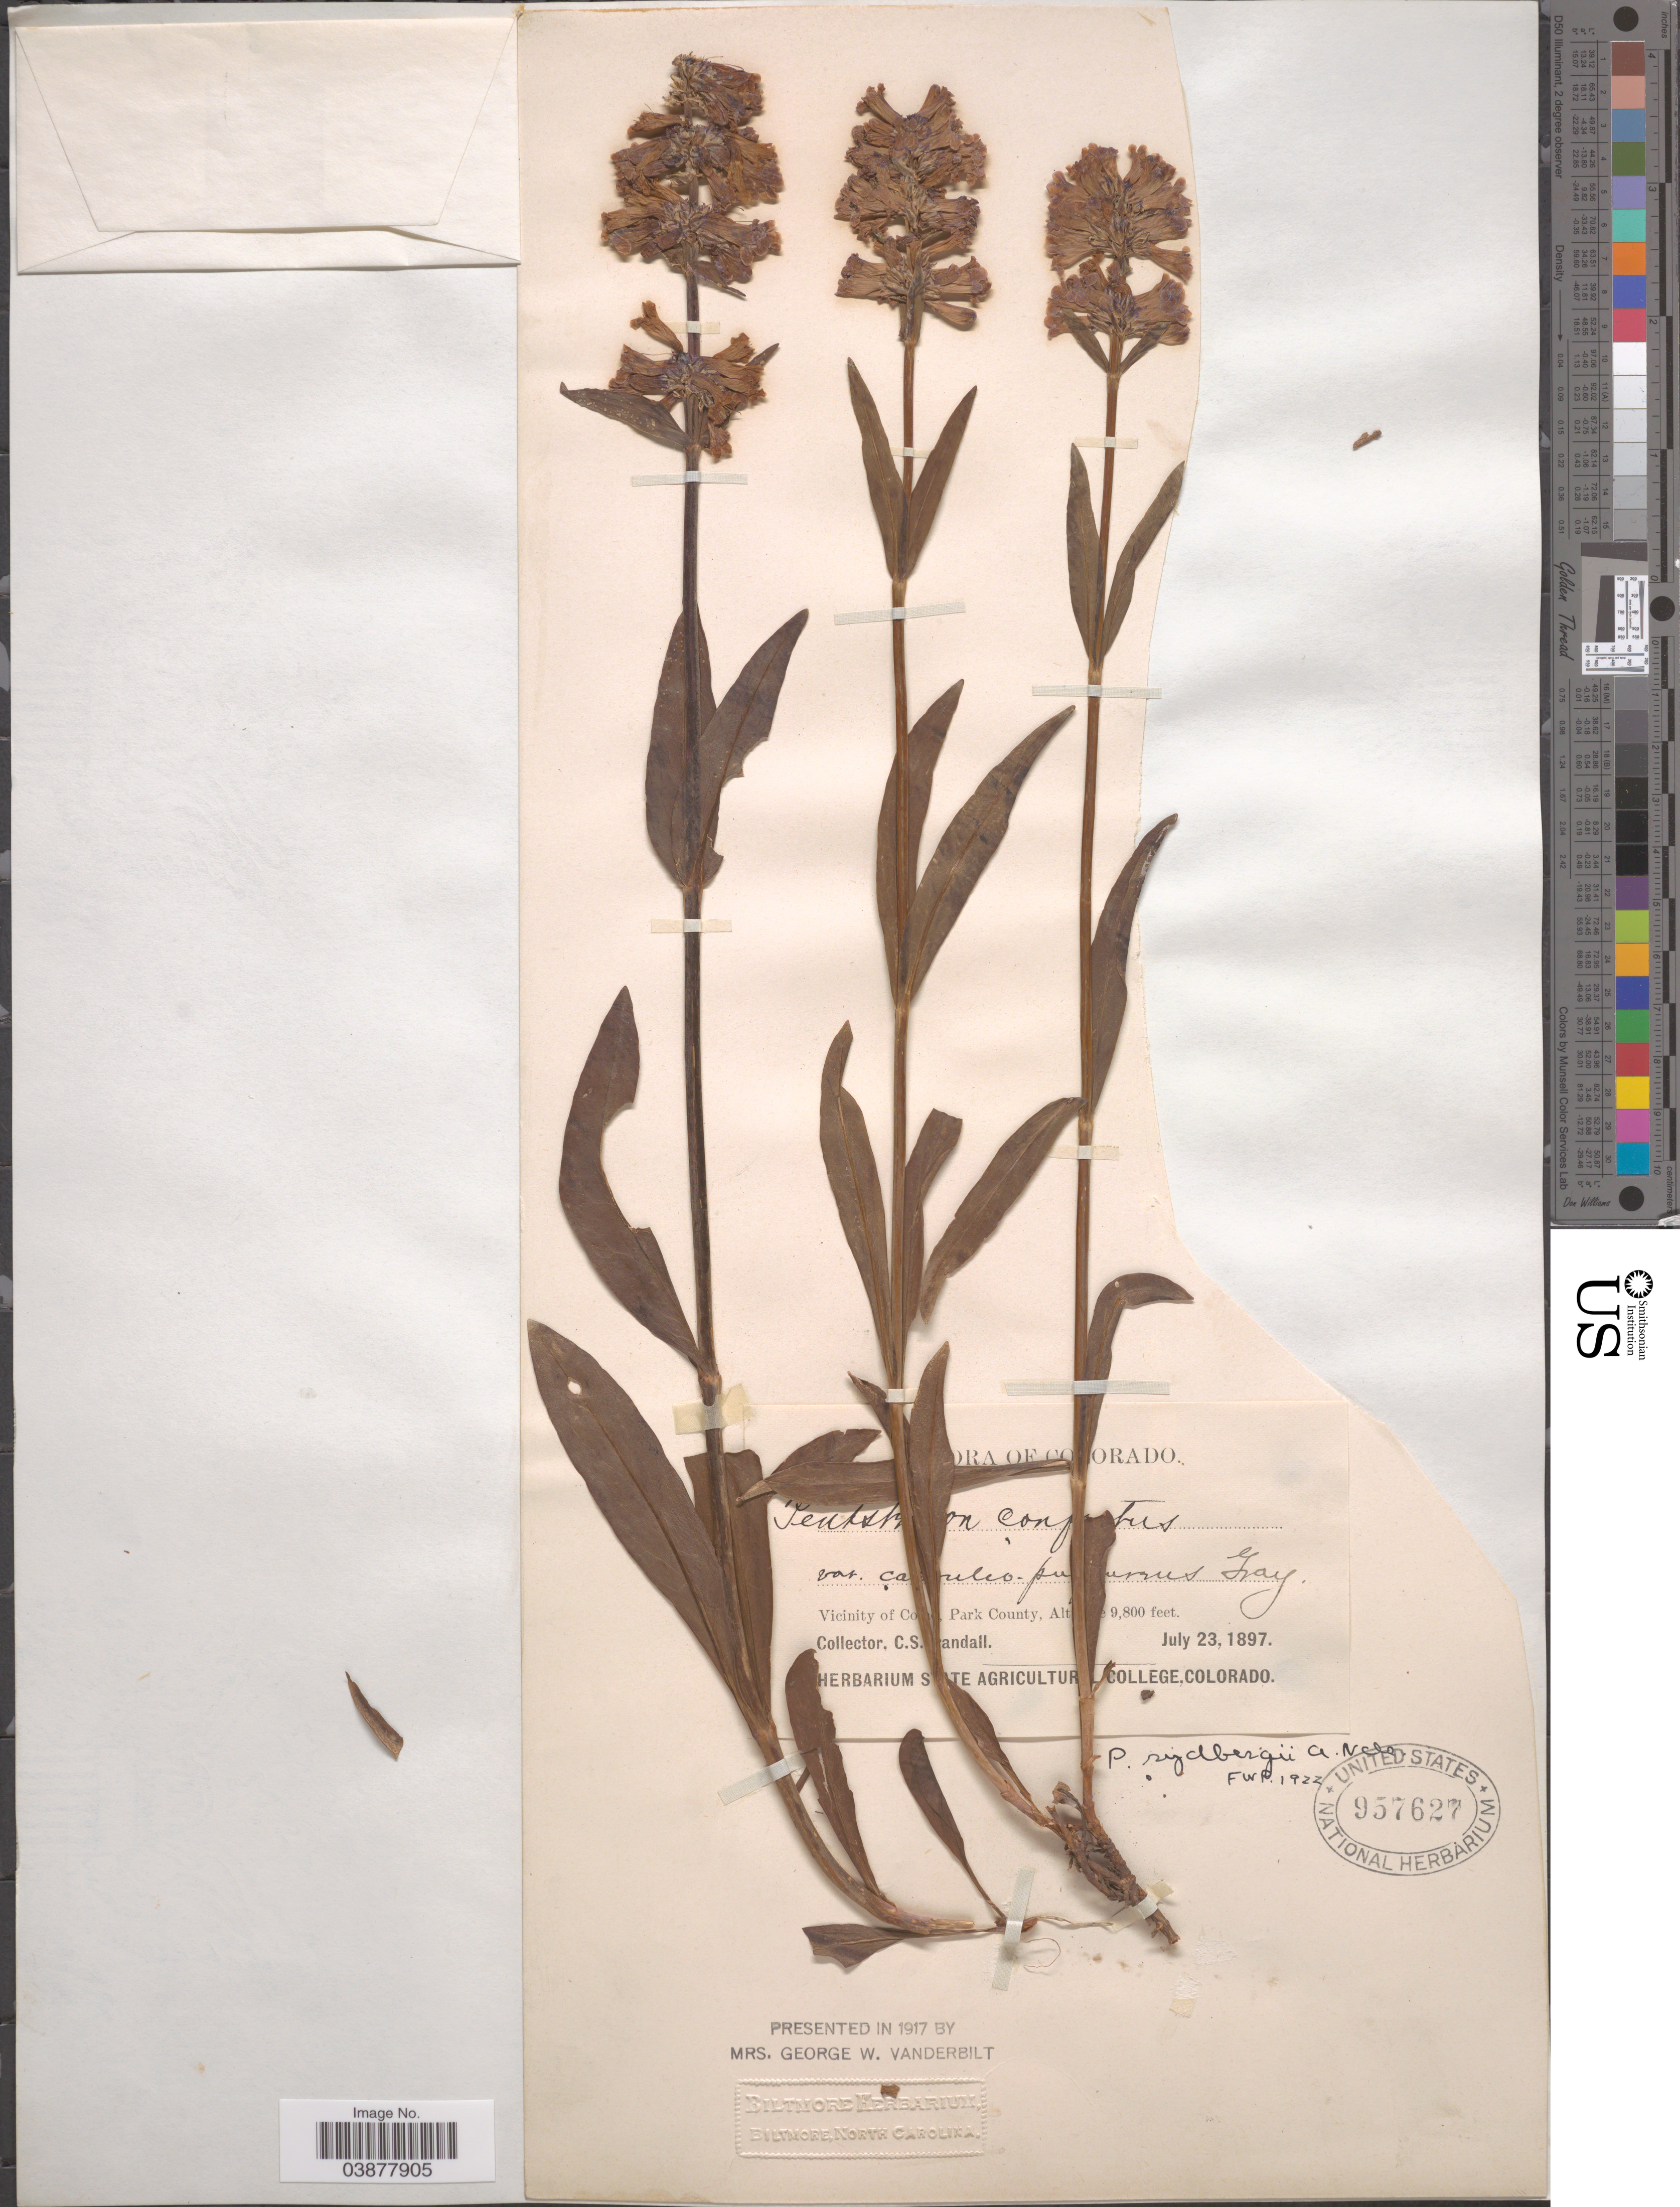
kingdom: Plantae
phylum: Tracheophyta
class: Magnoliopsida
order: Lamiales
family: Plantaginaceae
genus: Penstemon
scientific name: Penstemon rydbergii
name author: A. Nelson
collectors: C. Crandall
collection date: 1897-07-23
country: United States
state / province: Colorado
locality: Vicinity of Co [illegible text], Park County.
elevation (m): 2987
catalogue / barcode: US 957627